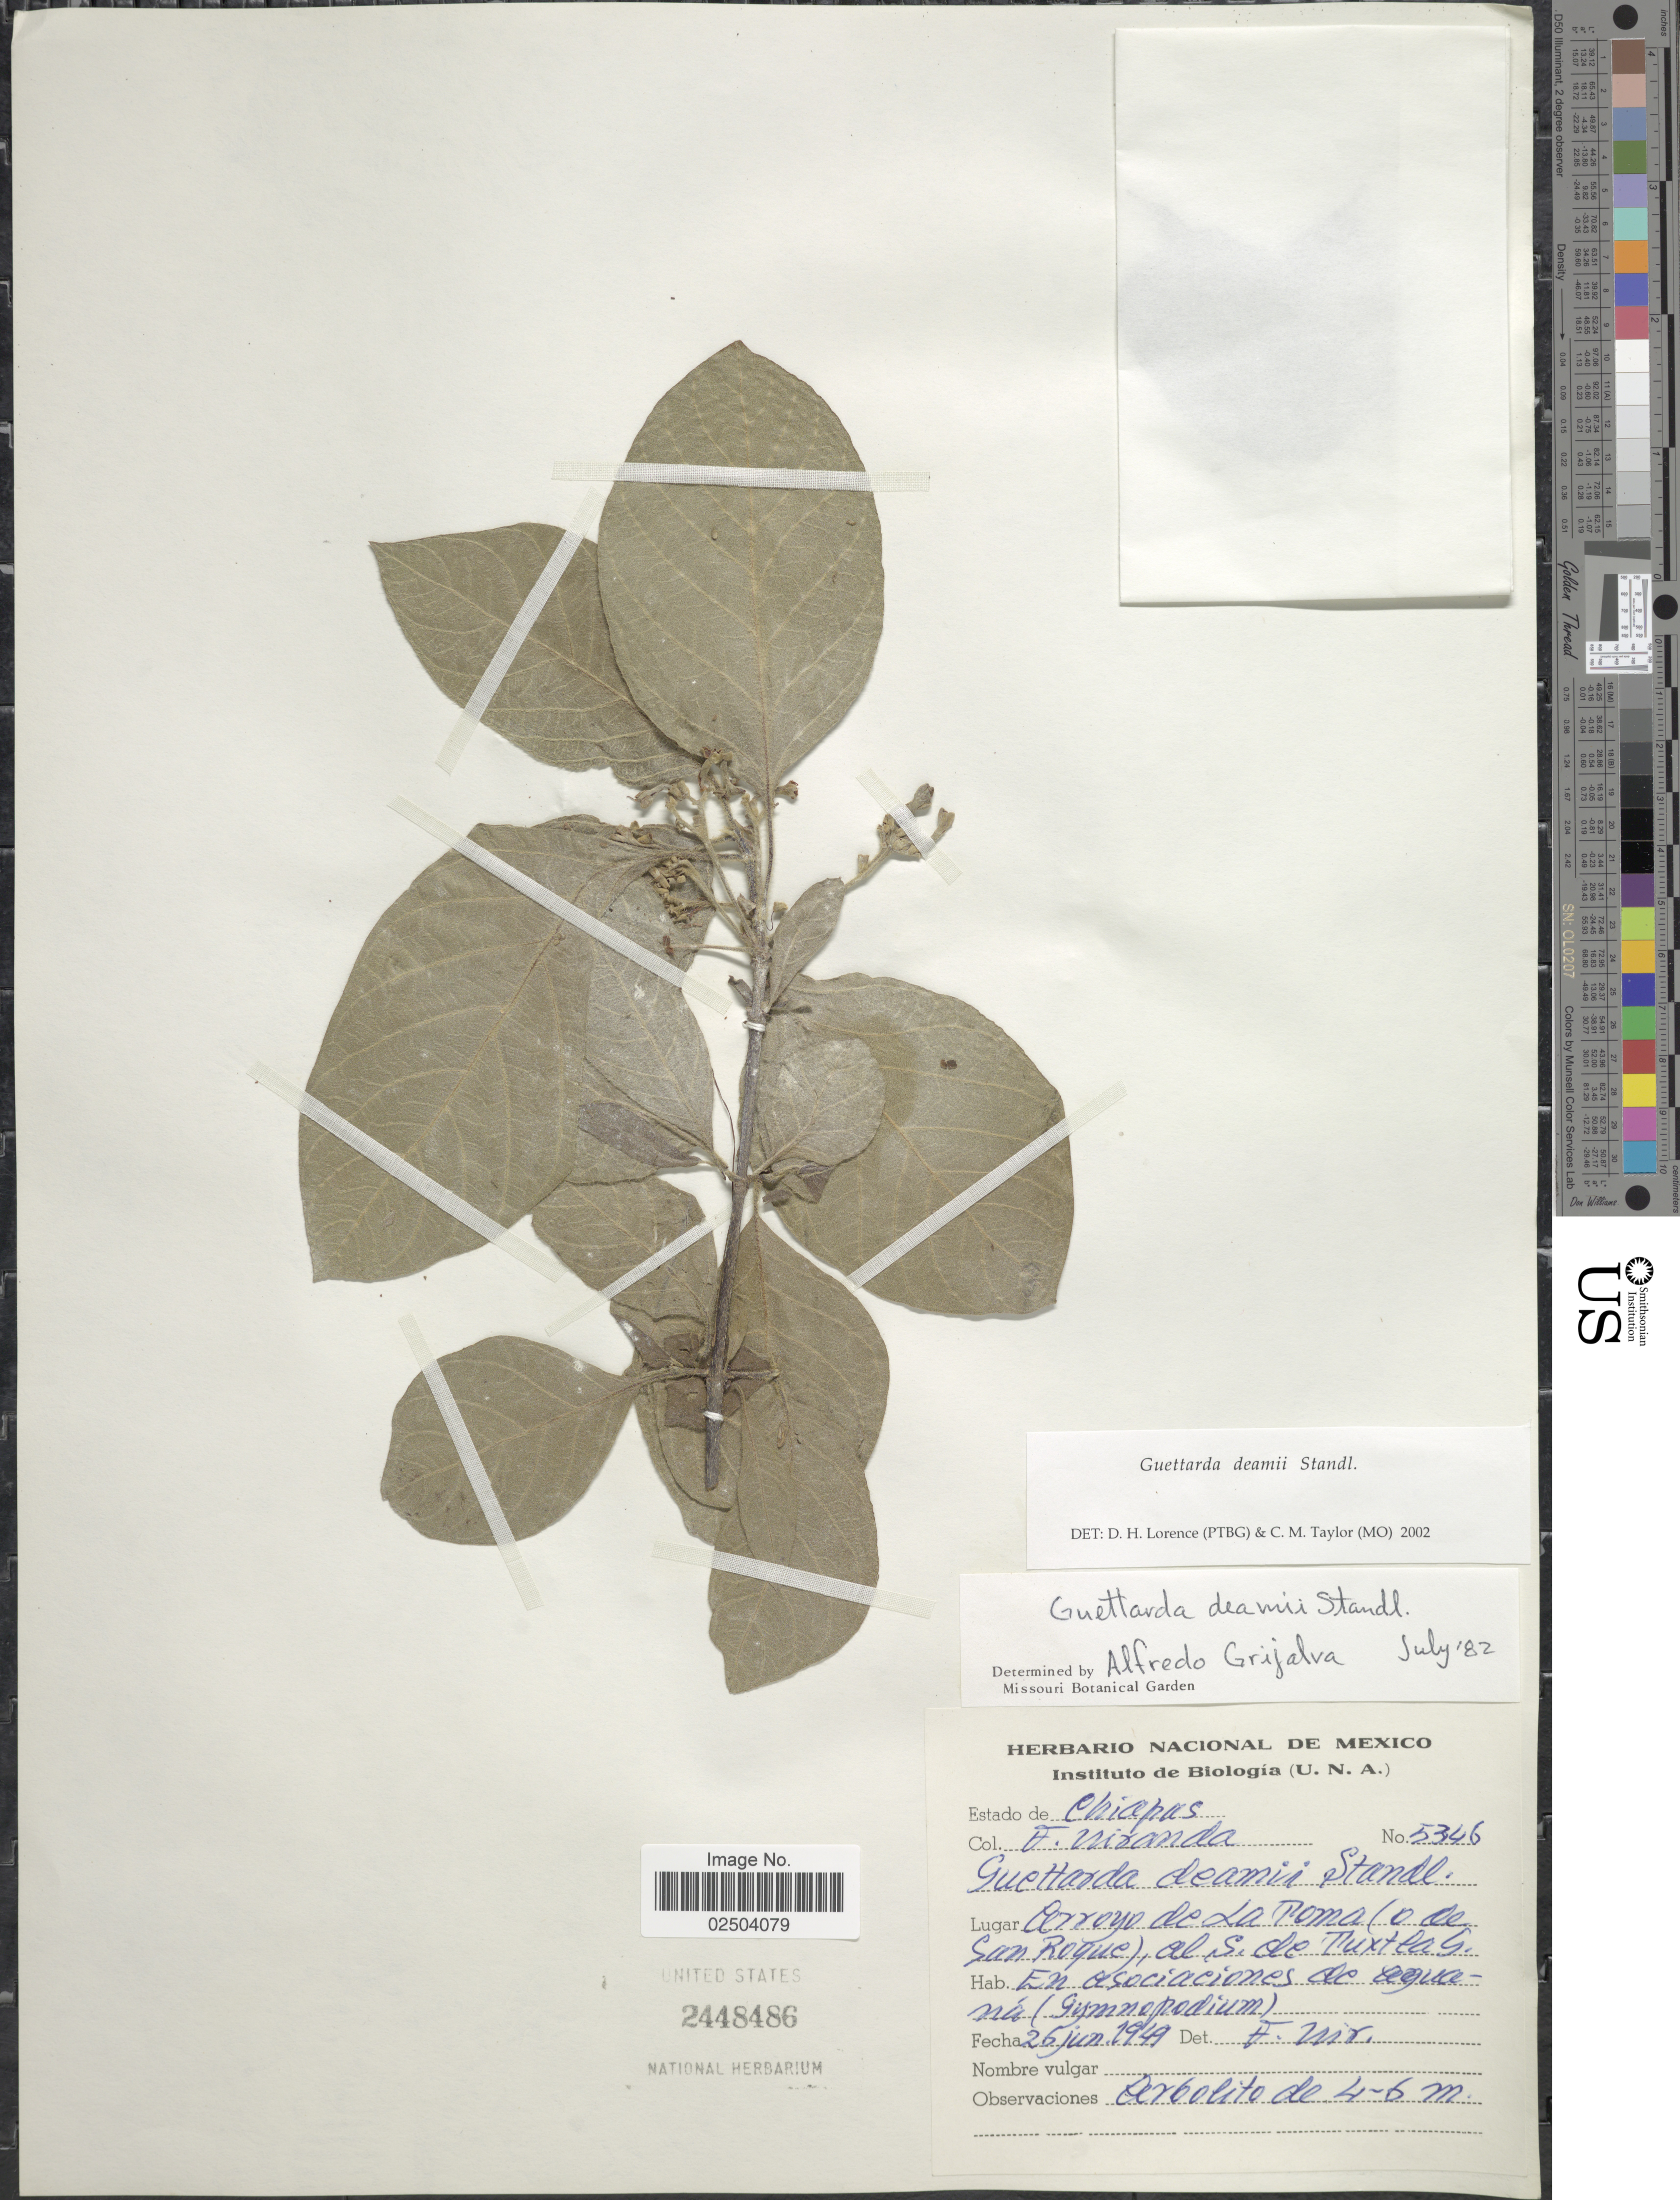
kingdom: Plantae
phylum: Tracheophyta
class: Magnoliopsida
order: Gentianales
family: Rubiaceae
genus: Guettarda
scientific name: Guettarda deamii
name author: Standl.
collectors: F. Miranda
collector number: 5346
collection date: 1949-06-26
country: Mexico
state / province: Chiapas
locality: Arroyo de La Poma (o de San Roque), al S. de Tuxtla G.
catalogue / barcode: US 2448486